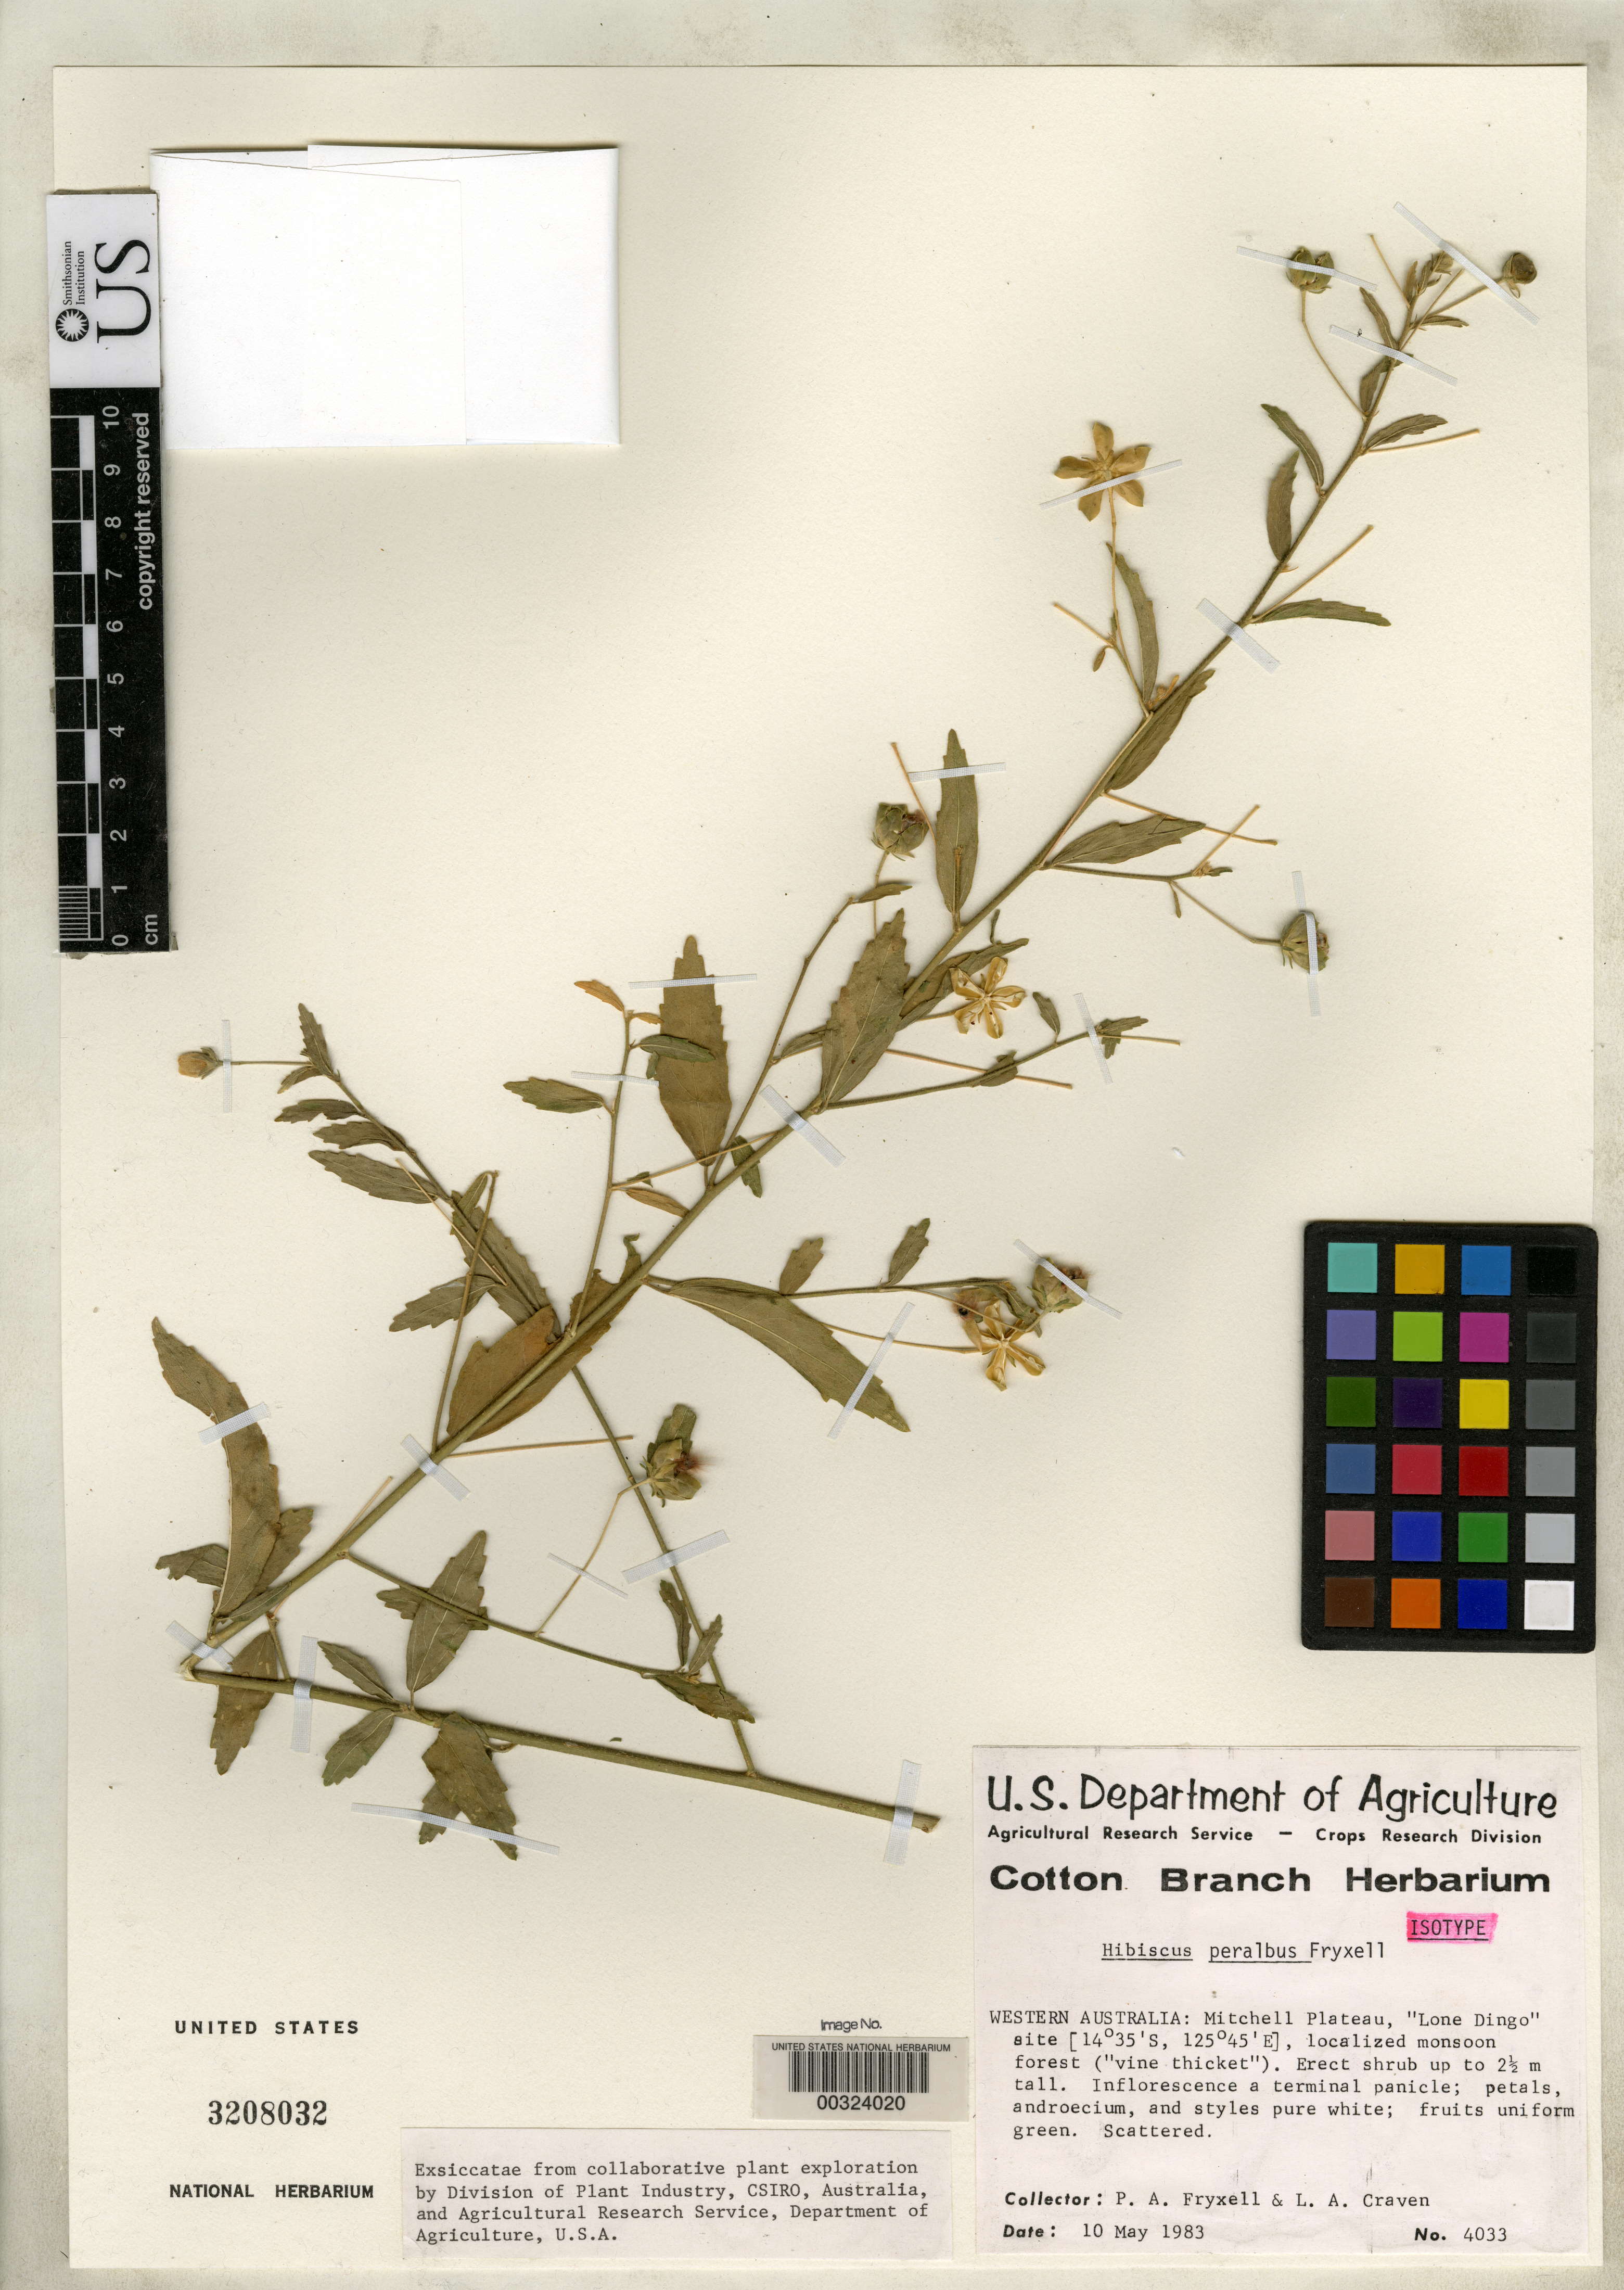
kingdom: Plantae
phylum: Tracheophyta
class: Magnoliopsida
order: Malvales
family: Malvaceae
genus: Hibiscus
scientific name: Hibiscus peralbus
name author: Fryxell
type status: Isotype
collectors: P. A. Fryxell & L. A. Craven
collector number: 4033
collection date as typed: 10 May 1983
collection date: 1983-05-10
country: Australia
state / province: Western Australia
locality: Mitchell Plateau, "Lone Dingo"site.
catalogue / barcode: US 3208032